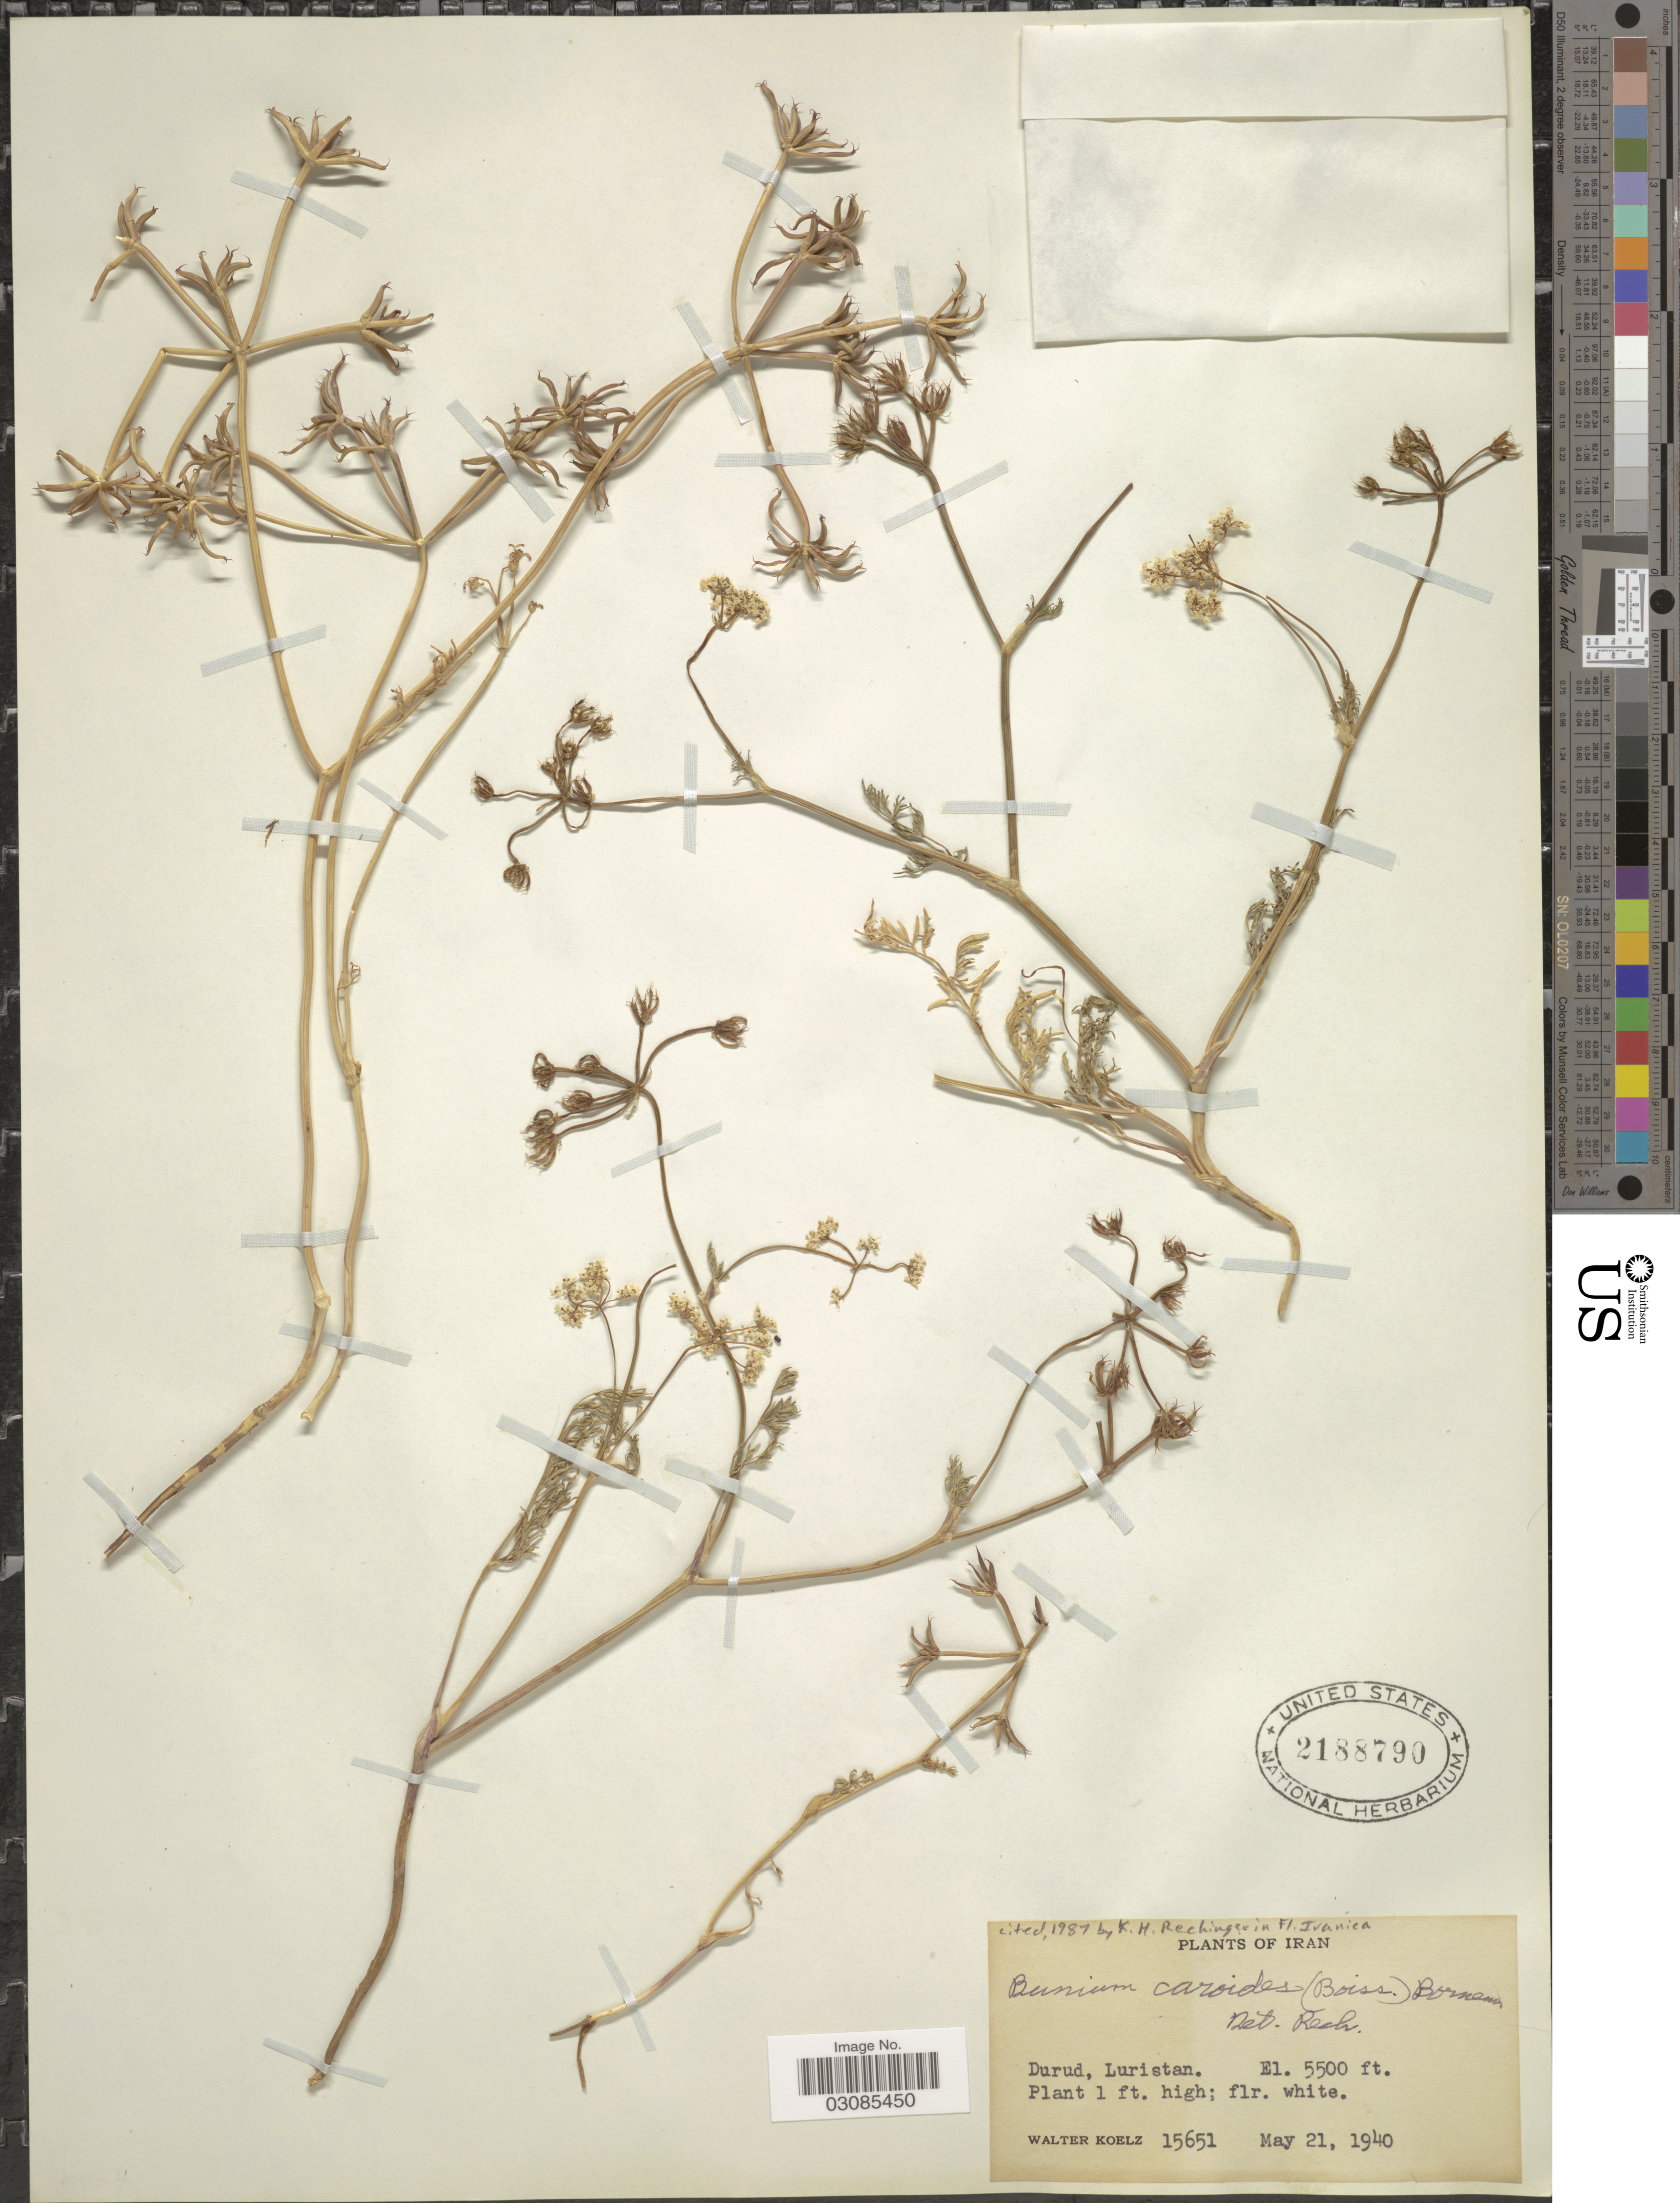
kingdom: Plantae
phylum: Tracheophyta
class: Magnoliopsida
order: Apiales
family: Apiaceae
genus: Bunium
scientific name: Bunium caroides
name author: (Boiss.) Hausskn. ex Bornm.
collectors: W. N. Koelz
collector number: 15651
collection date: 1940-05-21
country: Iran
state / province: Lorestan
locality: Durud, Luristan.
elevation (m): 1676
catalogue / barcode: US 2188790